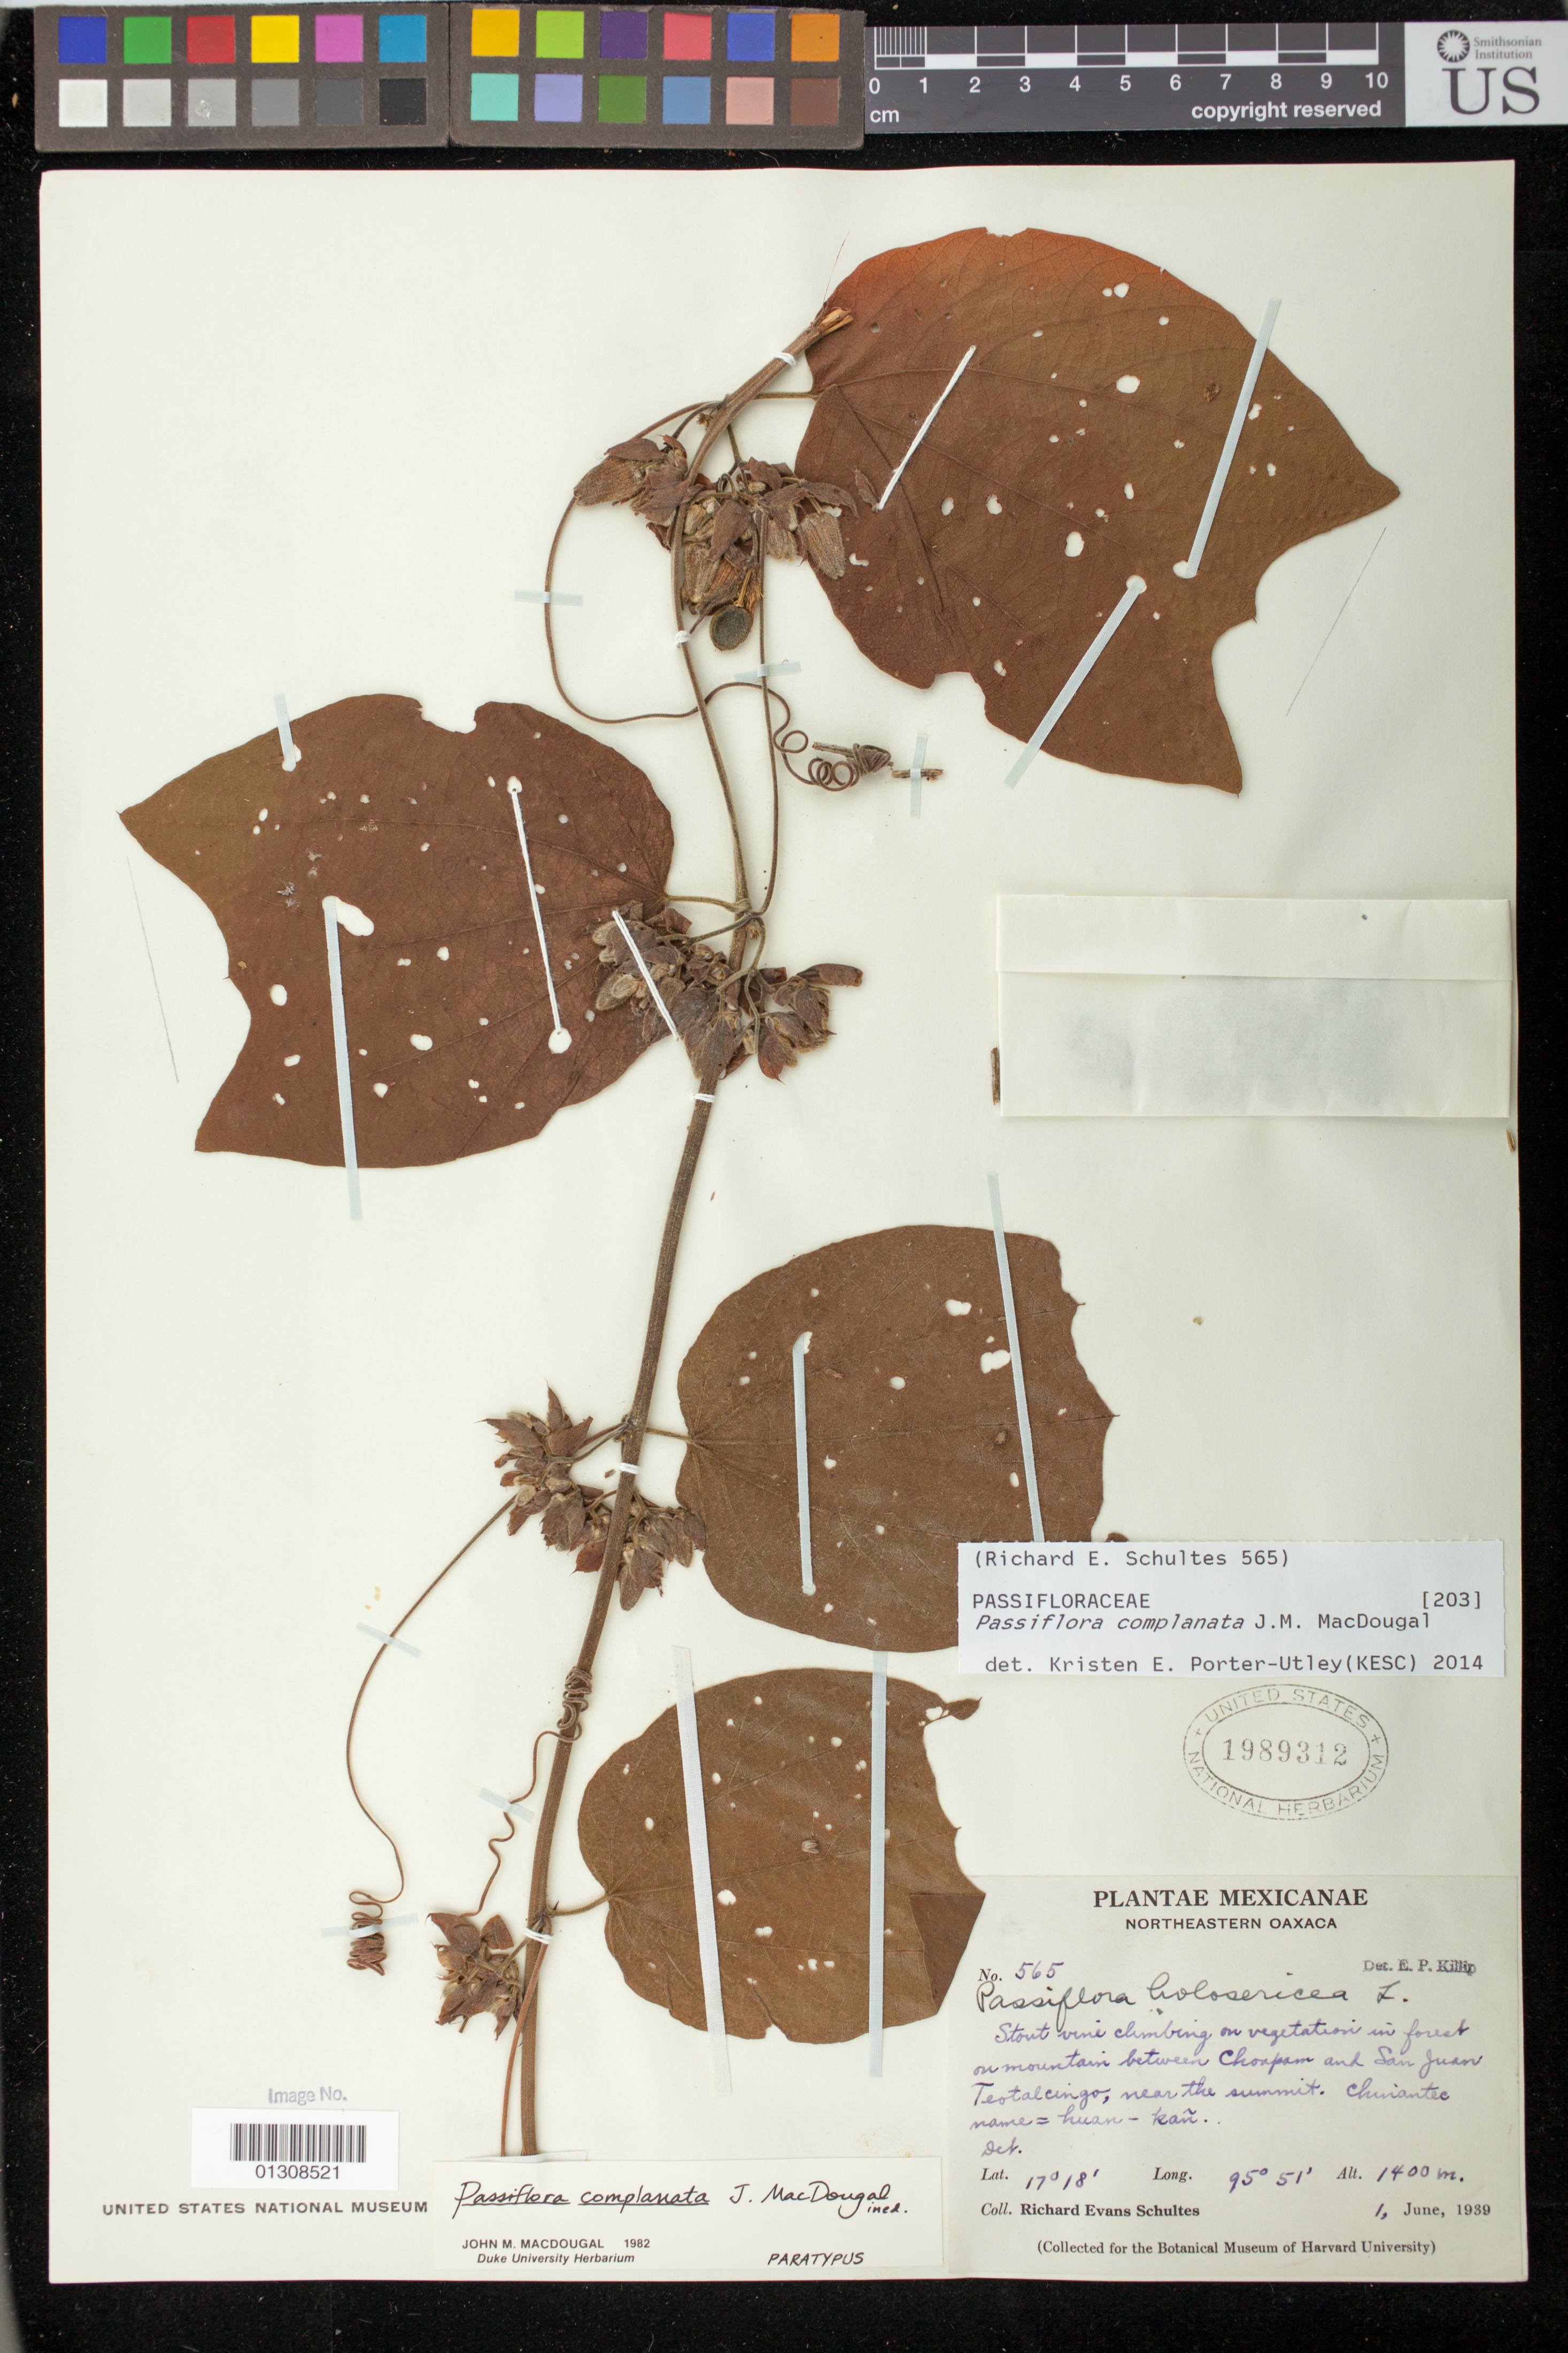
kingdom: Plantae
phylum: Tracheophyta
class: Magnoliopsida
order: Malpighiales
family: Passifloraceae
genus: Passiflora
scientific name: Passiflora complanata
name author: J.M. MacDougal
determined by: Porter-Utley, K. E.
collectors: R. E. Schultes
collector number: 565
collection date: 1939-06-01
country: México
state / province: Oaxaca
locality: On mountain between Choupam and San Juan Teotalcingo, near the summit.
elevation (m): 1400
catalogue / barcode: US 1989312